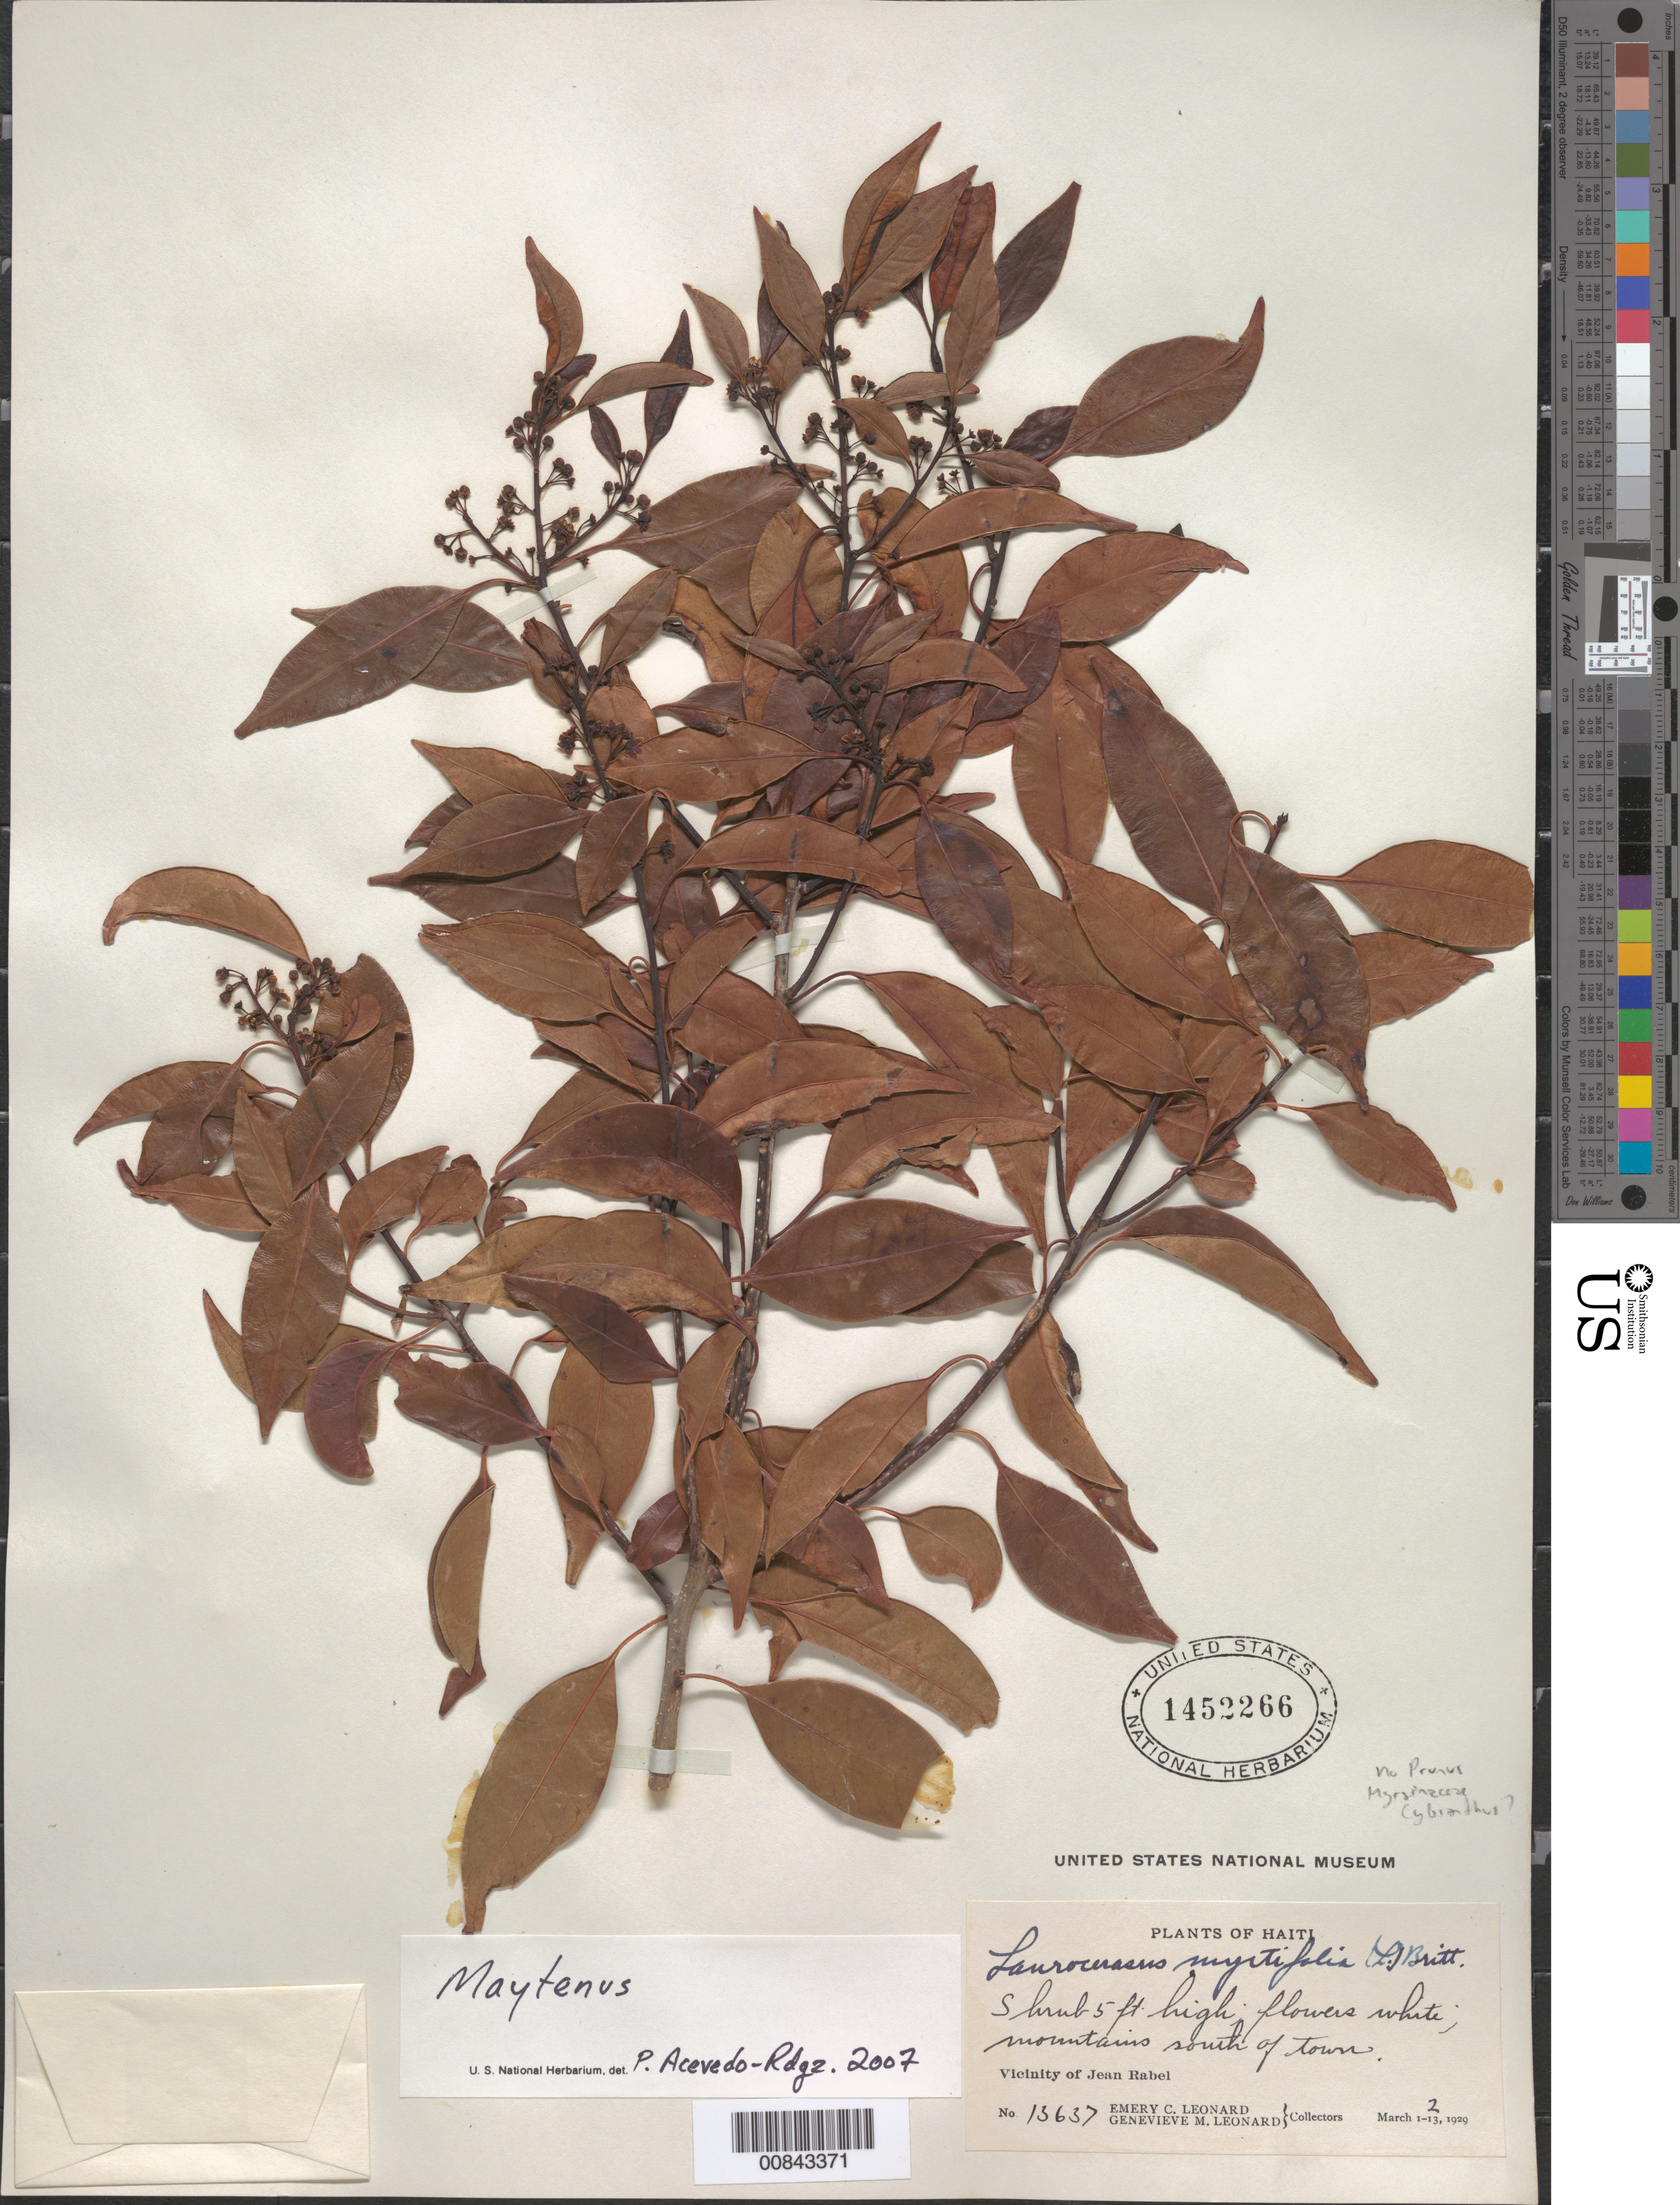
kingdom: Plantae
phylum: Tracheophyta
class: Magnoliopsida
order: Celastrales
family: Celastraceae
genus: Maytenus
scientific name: Maytenus sp.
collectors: E. C. Leonard & G. M. Leonard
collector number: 13637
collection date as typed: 02 Mar 1929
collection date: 1929-03-02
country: Haiti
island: Hispaniola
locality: Vicinity of Jean Rabel, mountain slope south of town.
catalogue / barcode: US 1452266